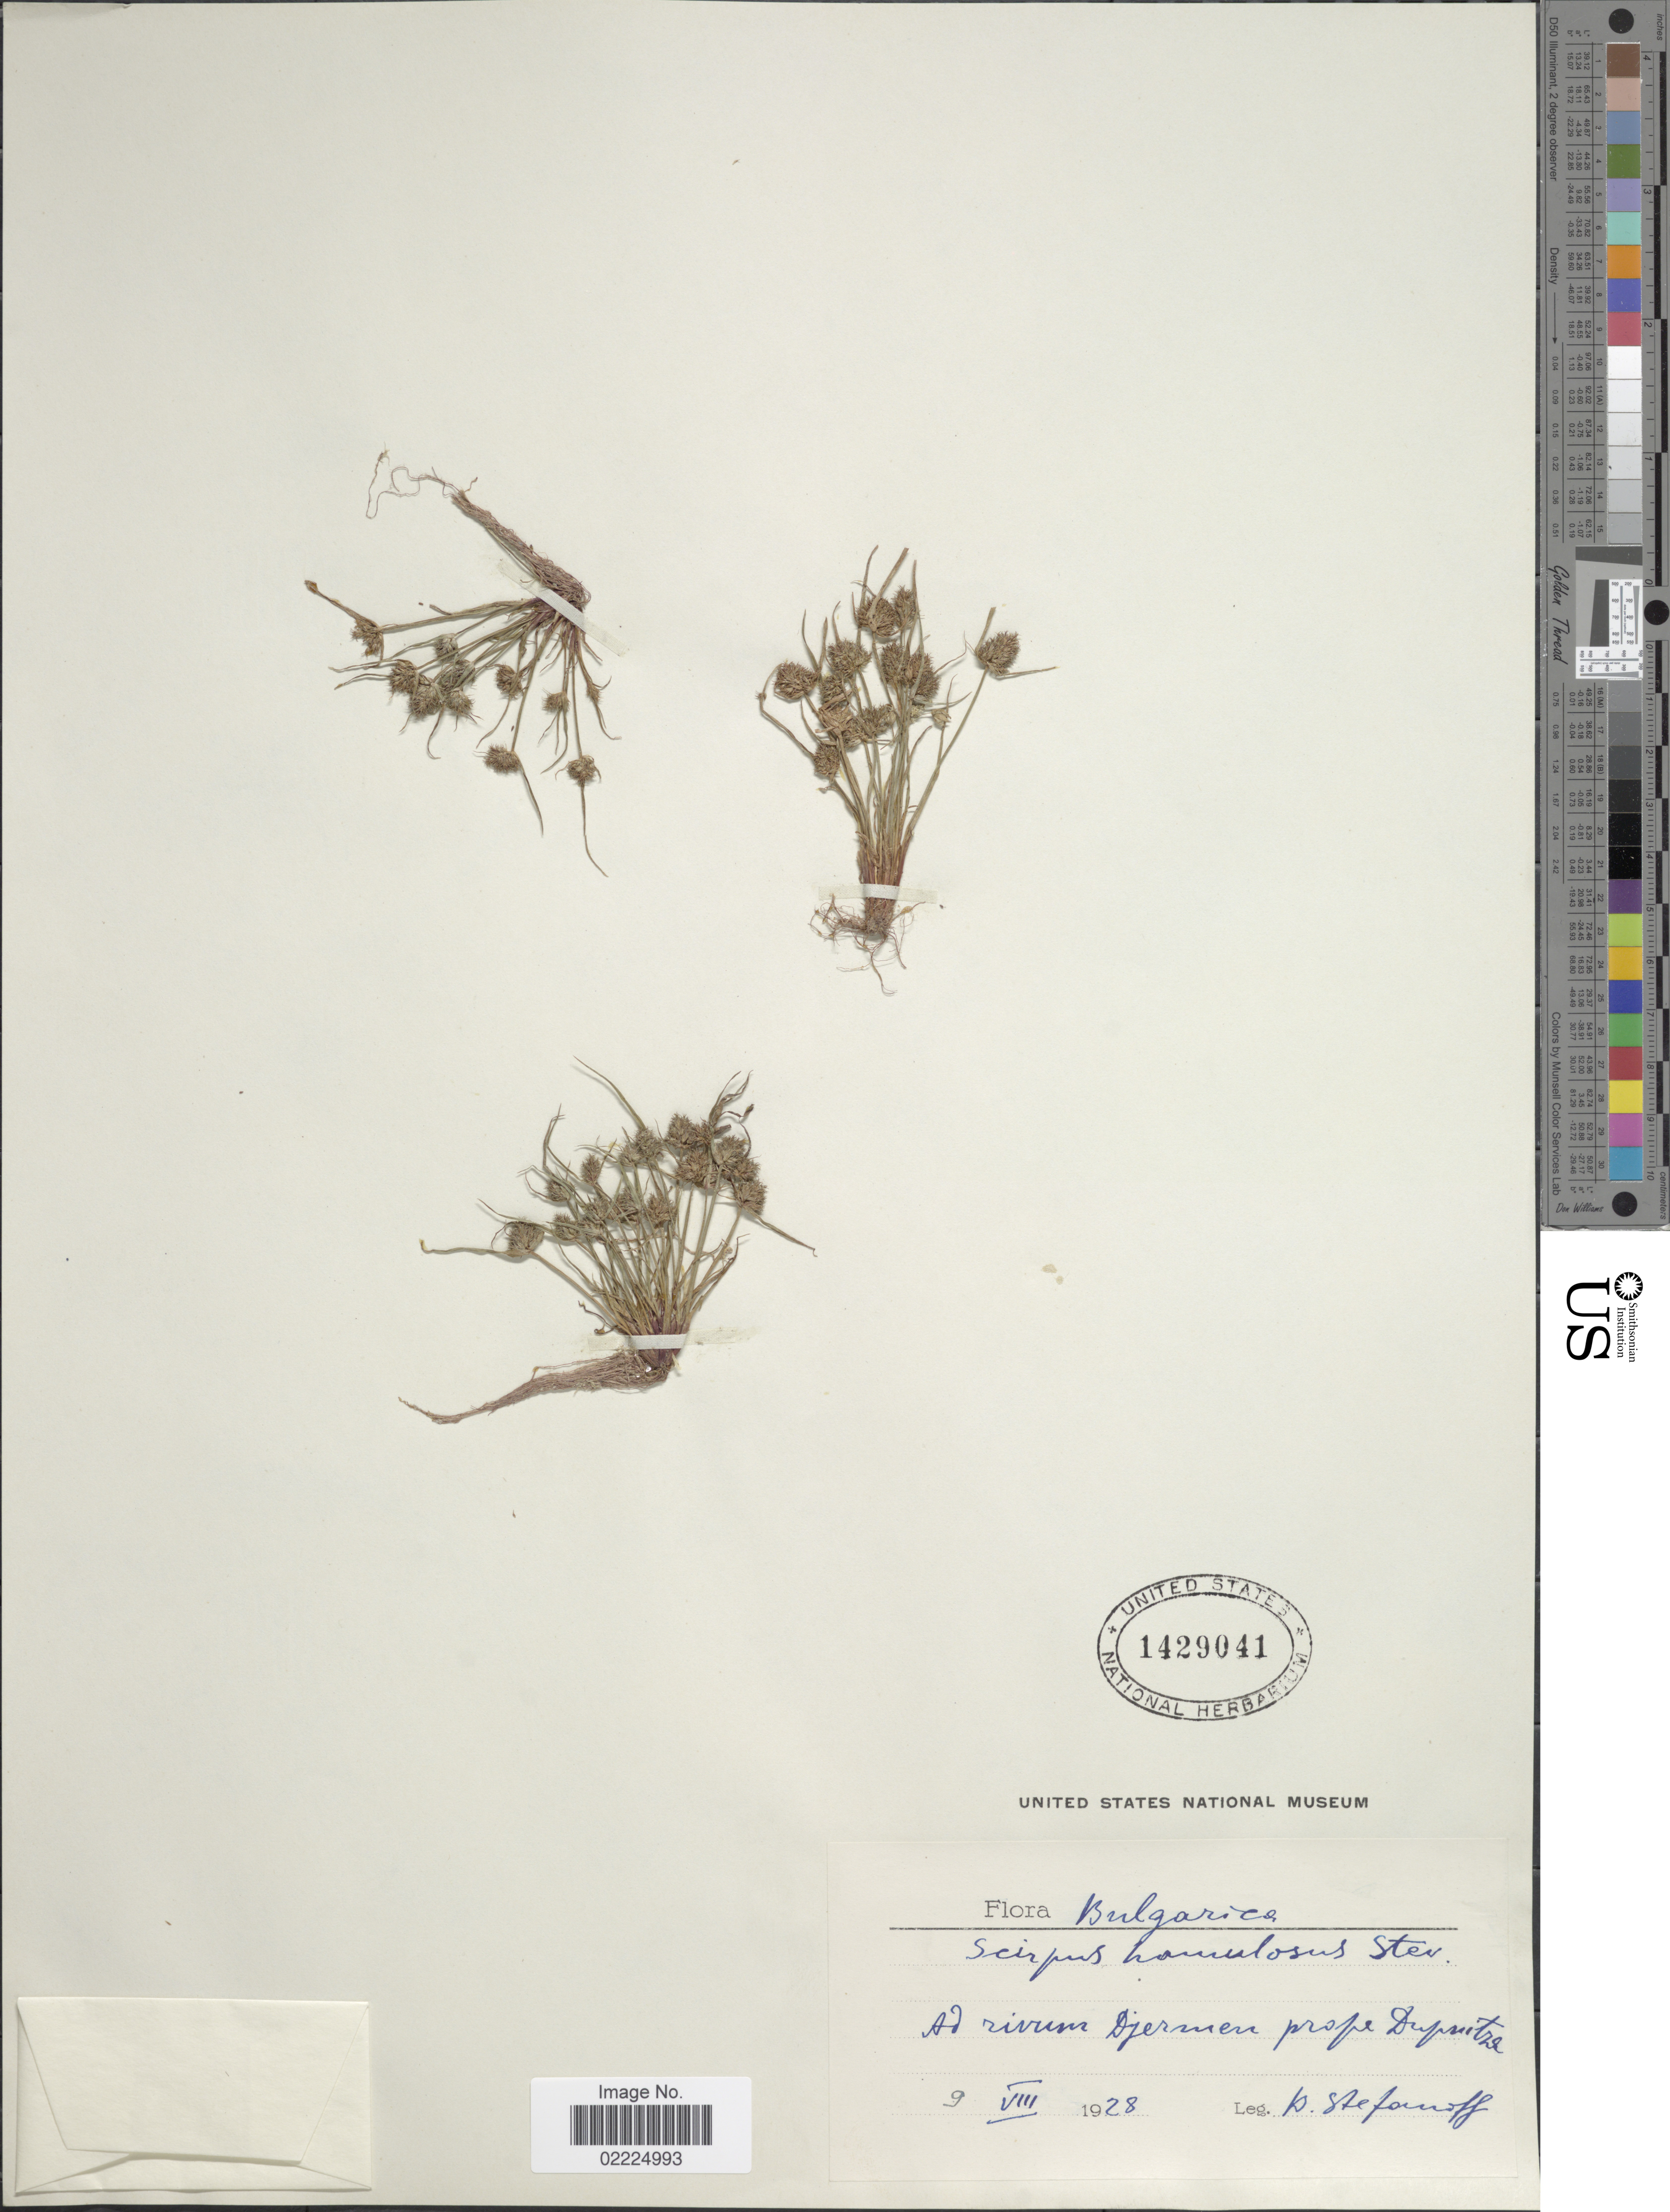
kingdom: Plantae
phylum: Tracheophyta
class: Liliopsida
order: Poales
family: Cyperaceae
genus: Cyperus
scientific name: Cyperus hamulosus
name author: M. Bieb.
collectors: B. Stefanoff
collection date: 1928-08-09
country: Bulgaria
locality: Ad rivum Djermen prope Dupnitze [interpreted]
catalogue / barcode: US 1429041